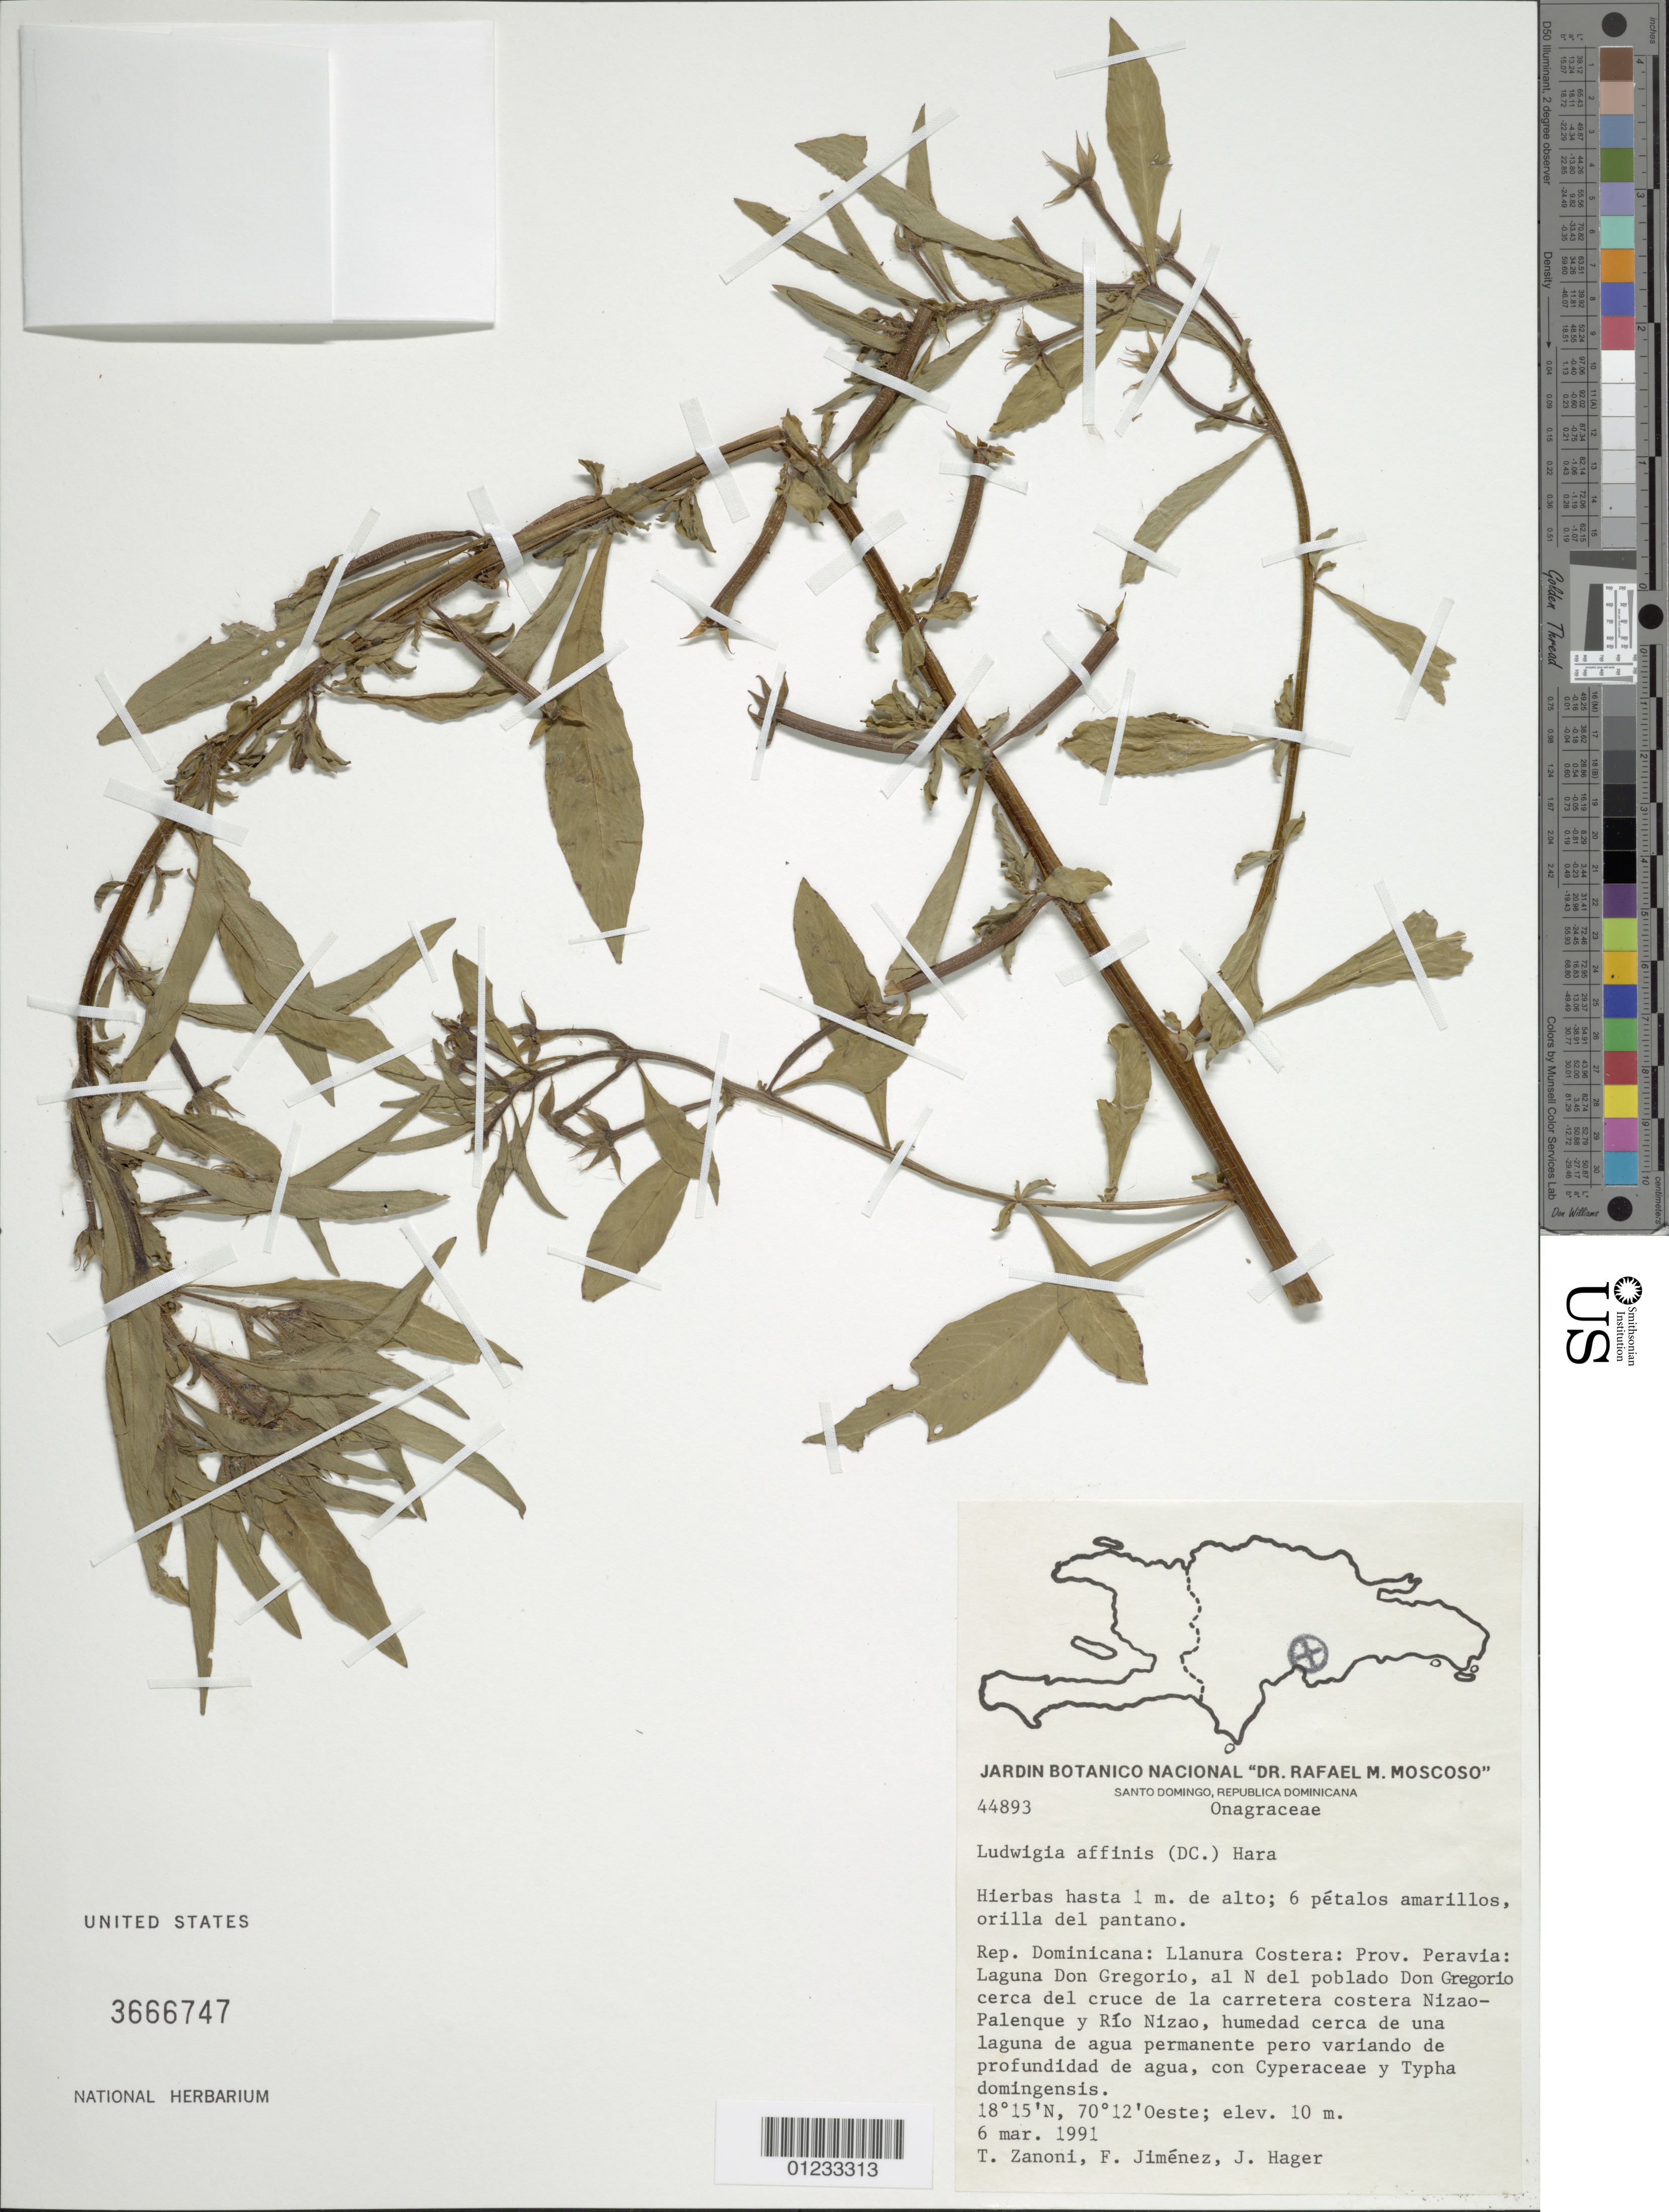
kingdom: Plantae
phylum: Tracheophyta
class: Magnoliopsida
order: Myrtales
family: Onagraceae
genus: Ludwigia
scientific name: Ludwigia affinis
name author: (DC.) H. Hara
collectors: T. A. Zanoni, F. Jiménez & J. Hager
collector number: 44893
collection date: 1991-03-06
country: Dominican Republic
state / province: Peravia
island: Hispaniola Island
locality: Llanura Costera: Laguna Don Gregoria, al N del poblado Don Gregorio cerca del cruce de la carretera costera Nizao-Palenque y Rio Nizao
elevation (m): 10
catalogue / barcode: US 3666747